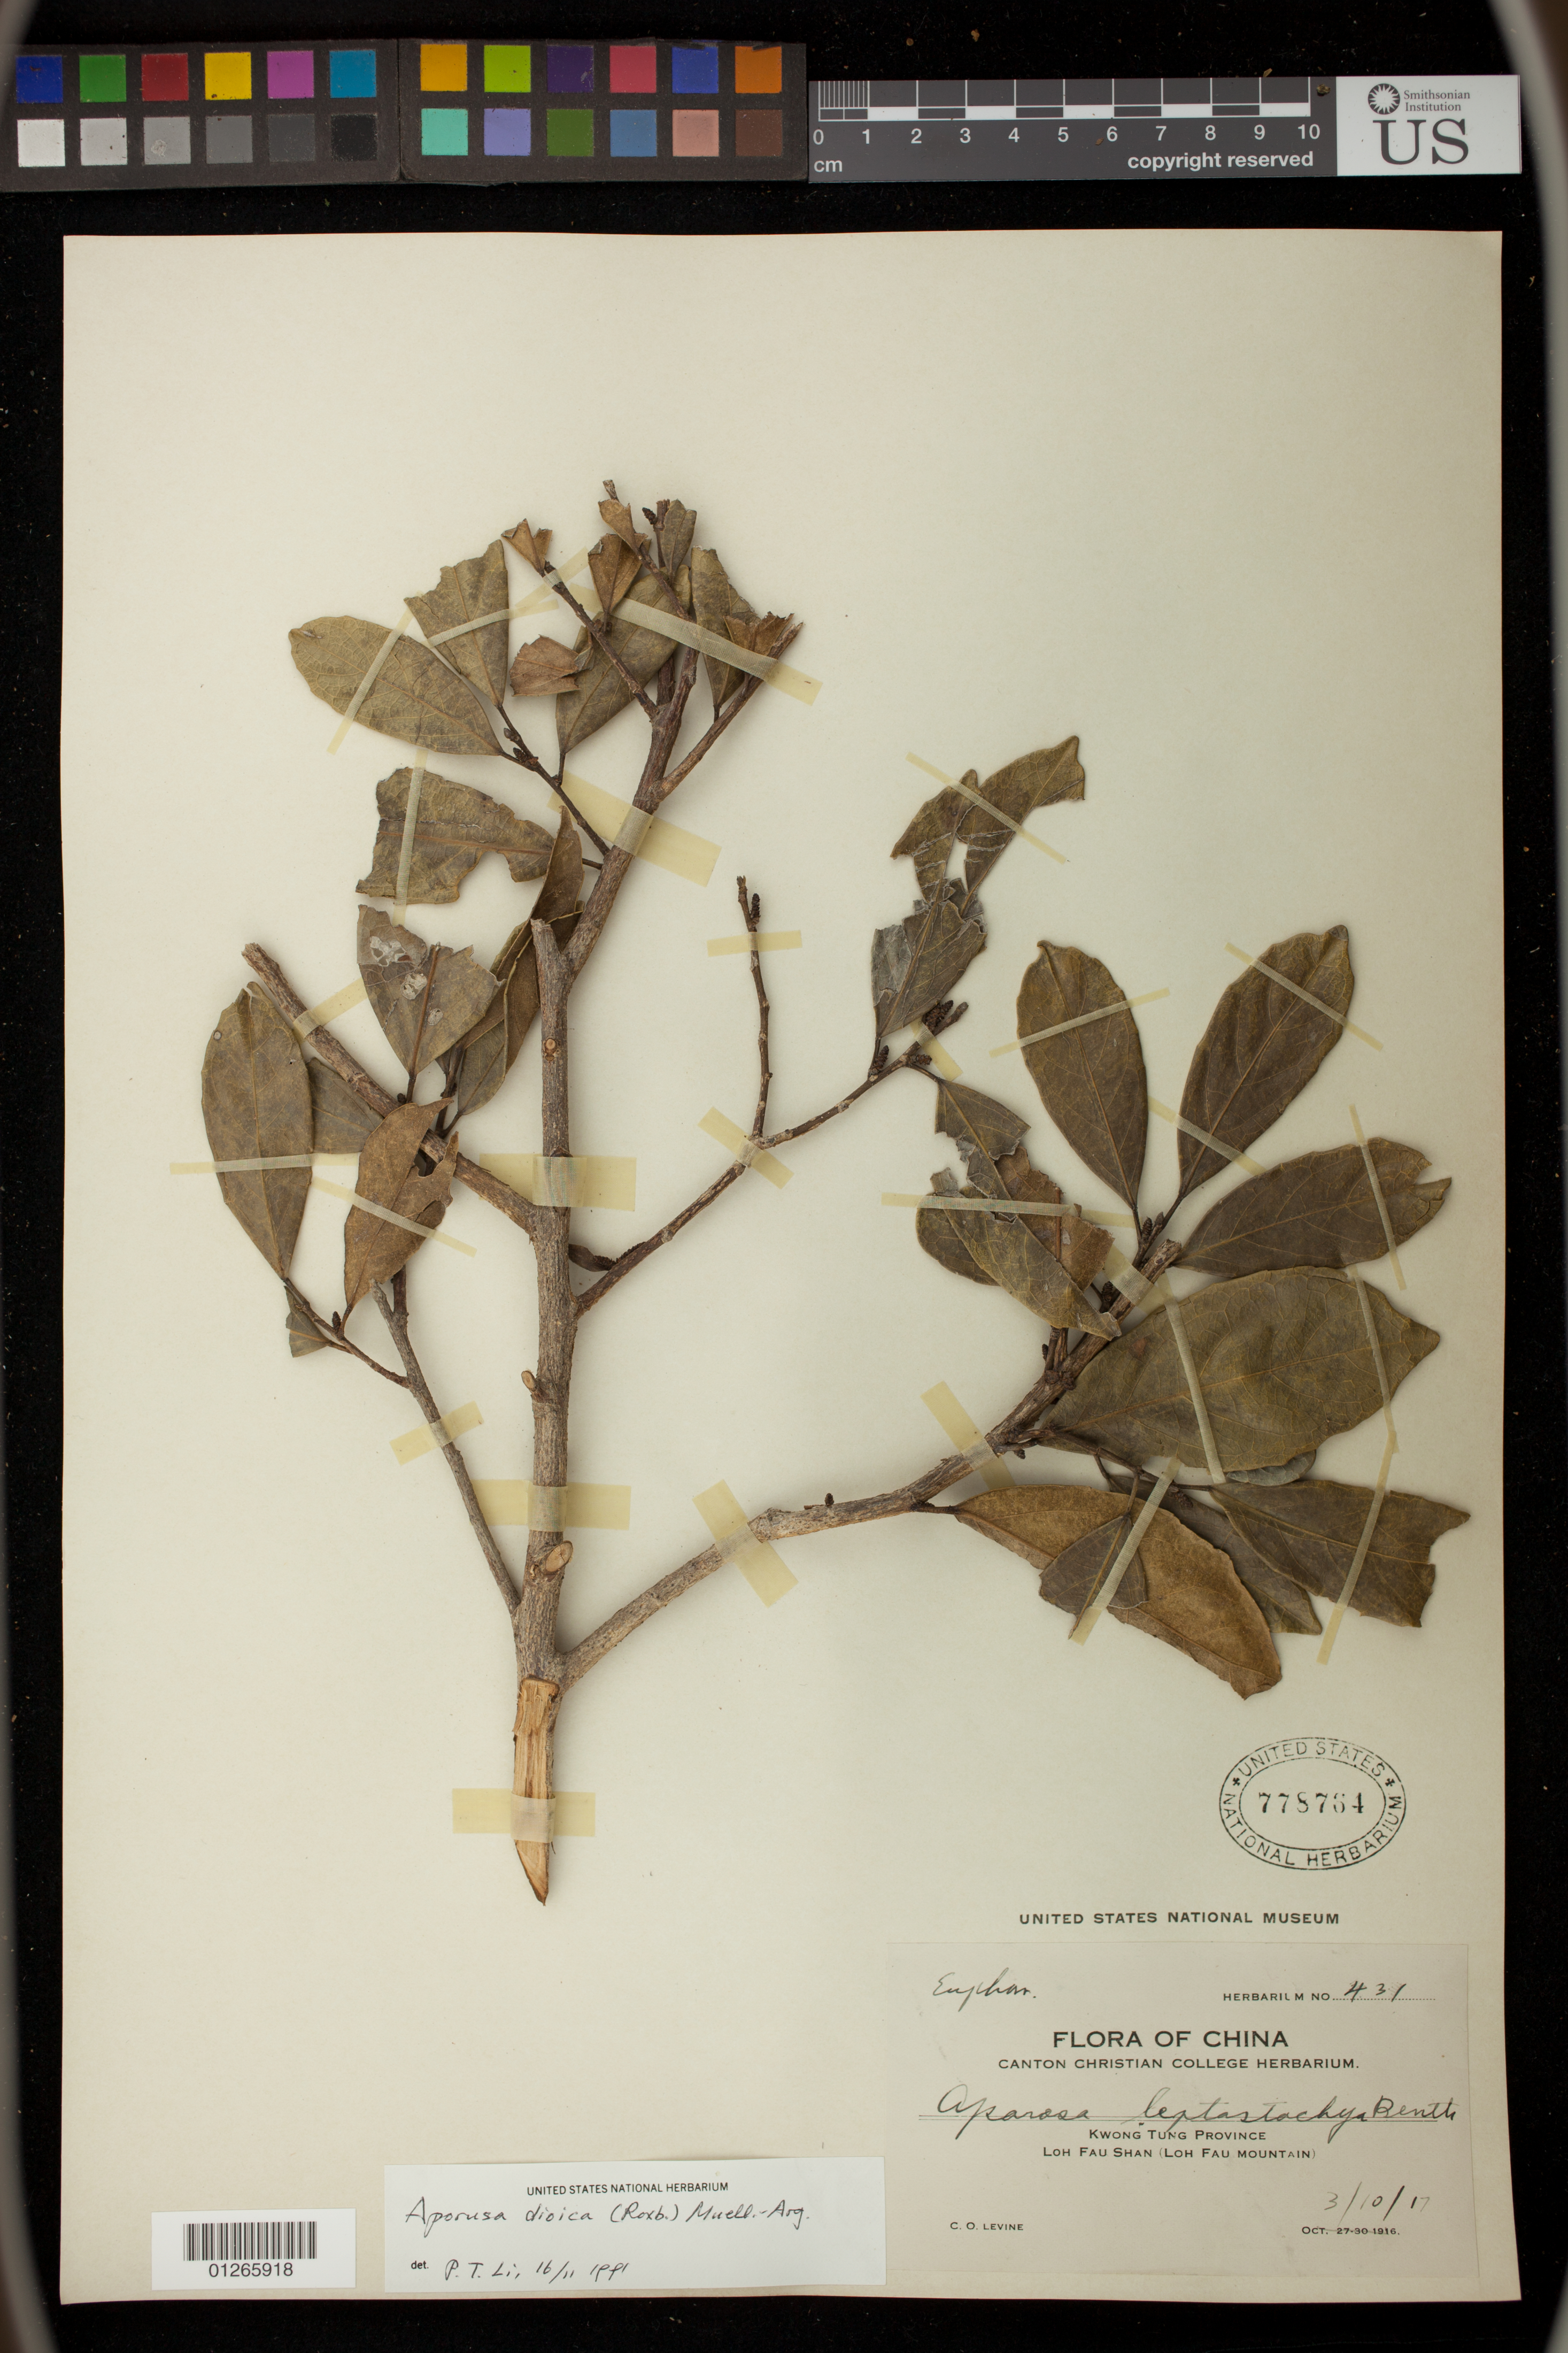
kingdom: Plantae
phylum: Tracheophyta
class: Magnoliopsida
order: Malpighiales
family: Phyllanthaceae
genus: Aporosa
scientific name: Aporosa octandra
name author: (Buch.-Ham. & D. Don) Vickery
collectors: C. O. Levine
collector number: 431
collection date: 1917-03-10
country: China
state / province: Guangdong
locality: Loh Fau Shan (Loh Fau Mountain)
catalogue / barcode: US 778784